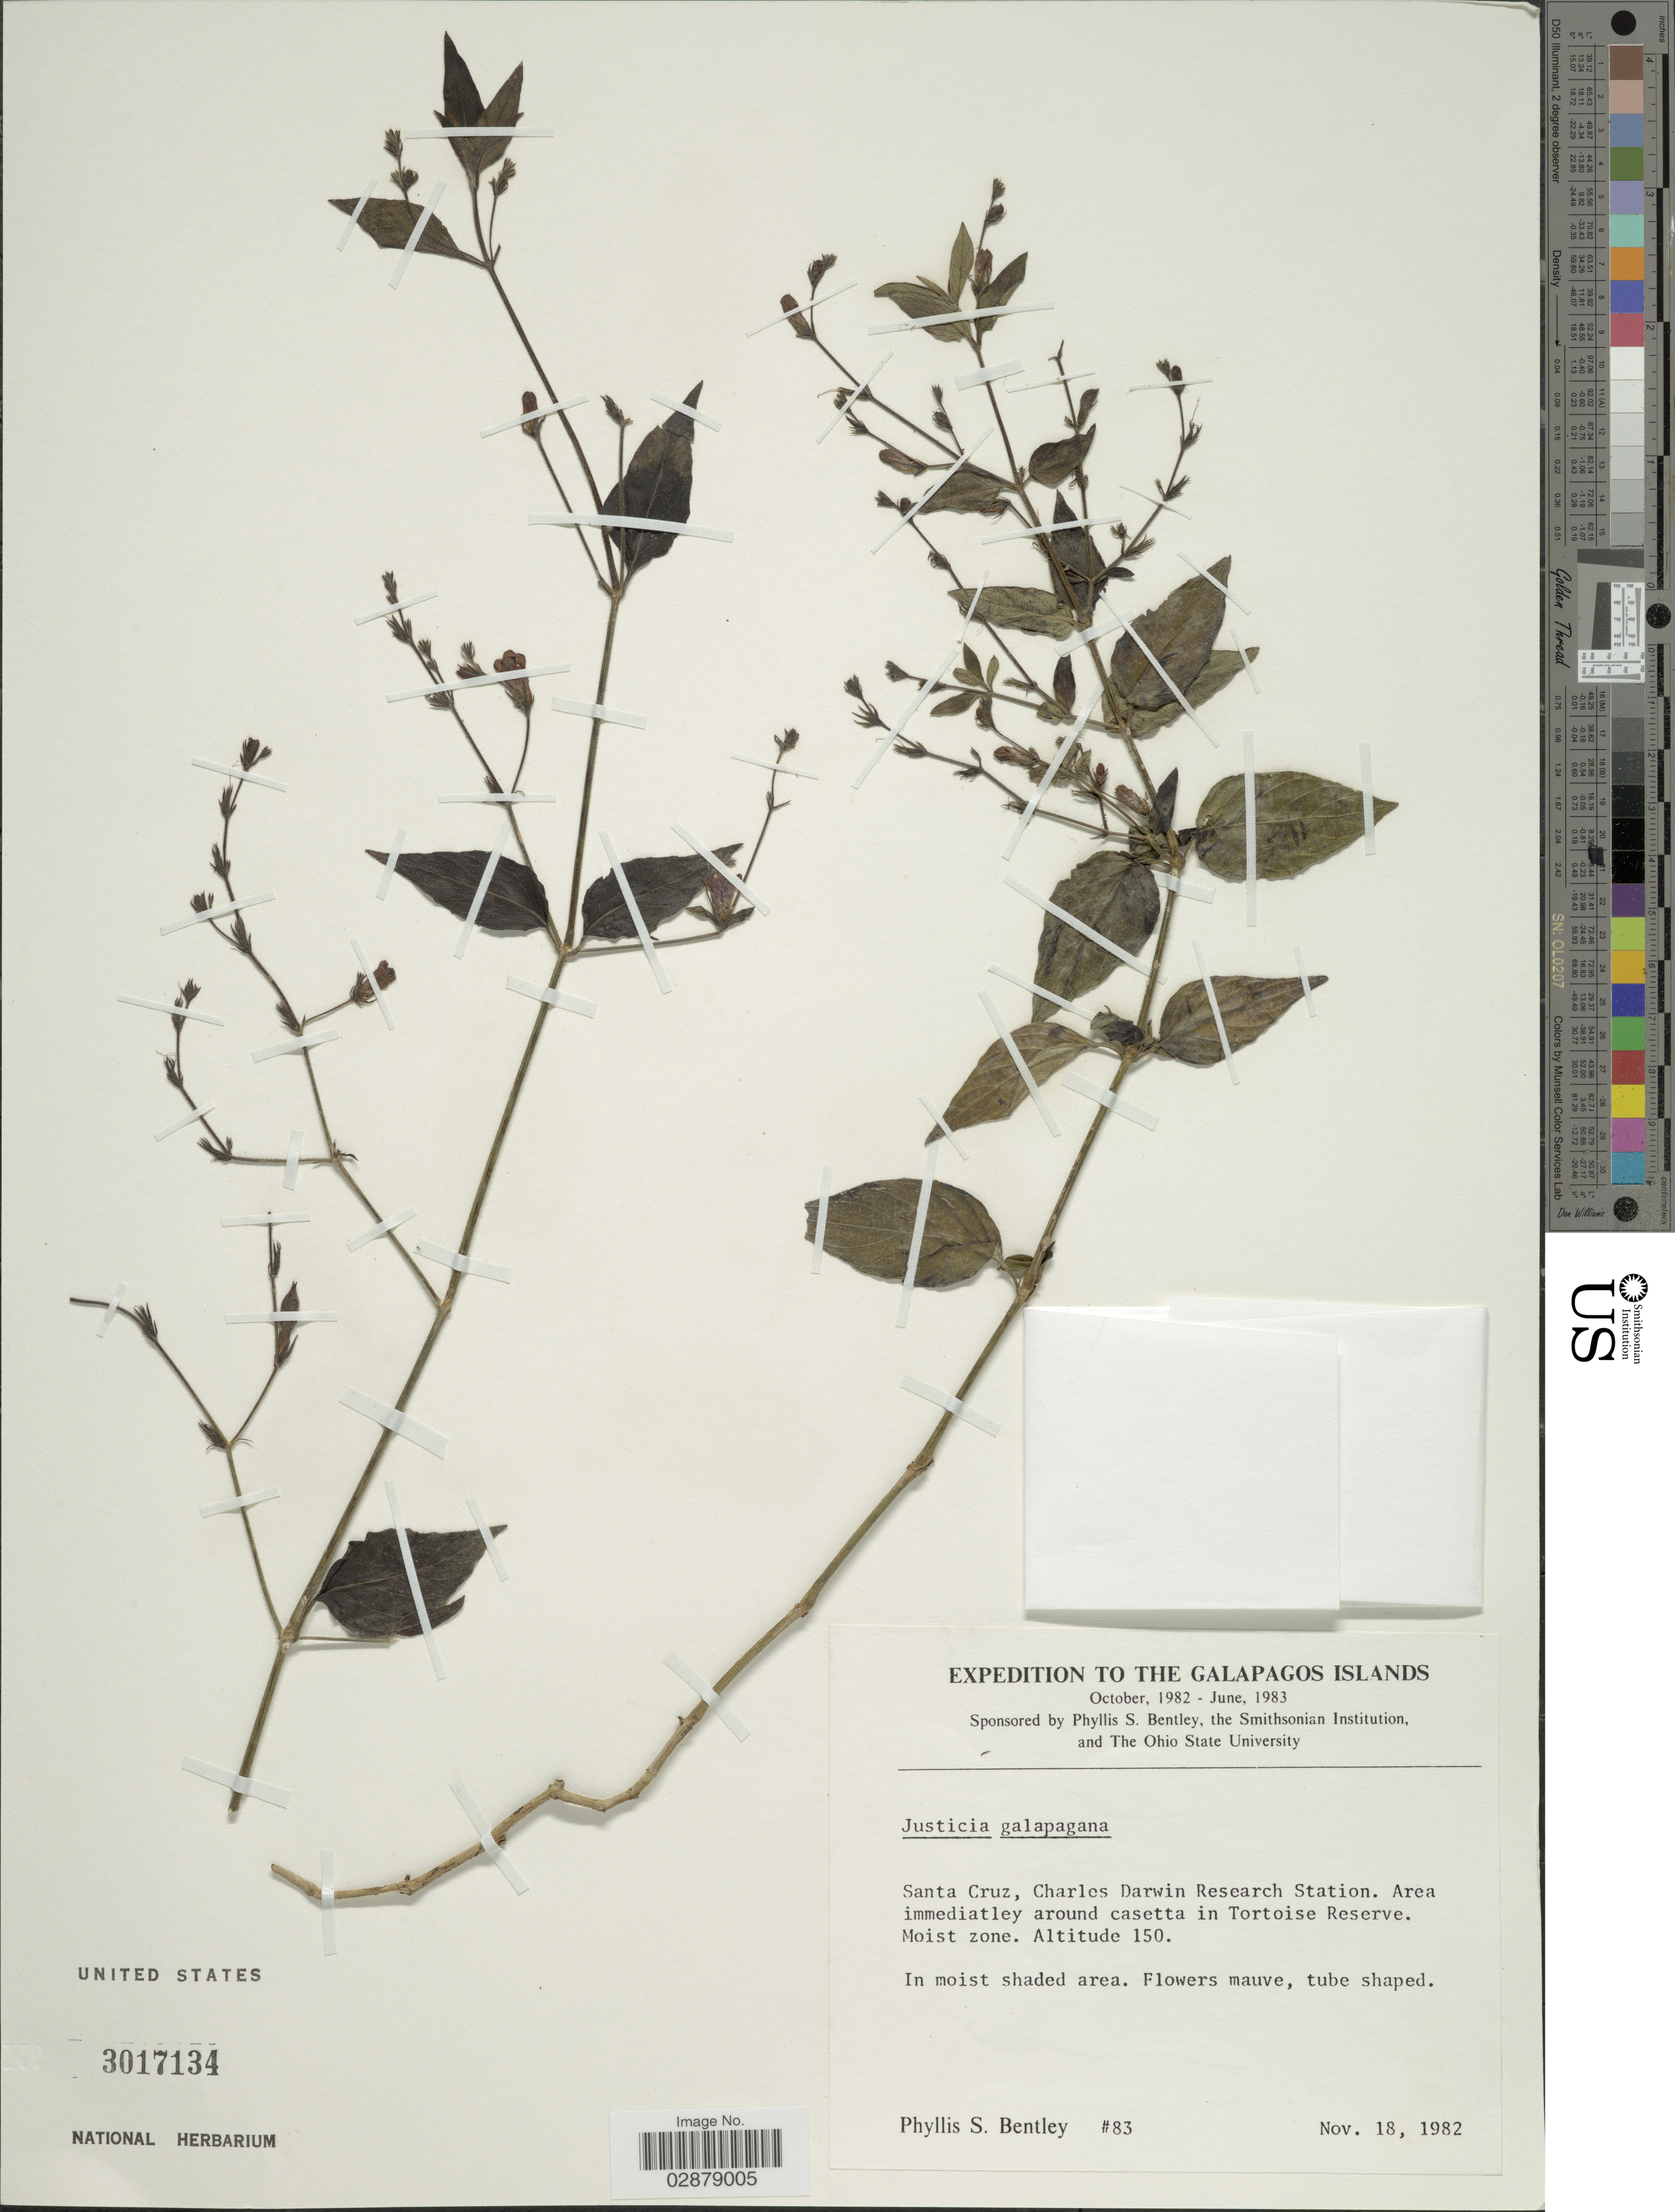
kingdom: Plantae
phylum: Tracheophyta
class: Magnoliopsida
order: Lamiales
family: Acanthaceae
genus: Justicia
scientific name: Justicia galapagana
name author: Lindau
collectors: P. S. Bentley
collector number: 83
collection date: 1982-11-18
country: Ecuador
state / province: Colón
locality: The Galapagos Islands. Santa Cruz, Charles Darwin Research Station. Area immediatley around casetta in Tortoise Reserve.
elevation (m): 150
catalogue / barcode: US 3017134